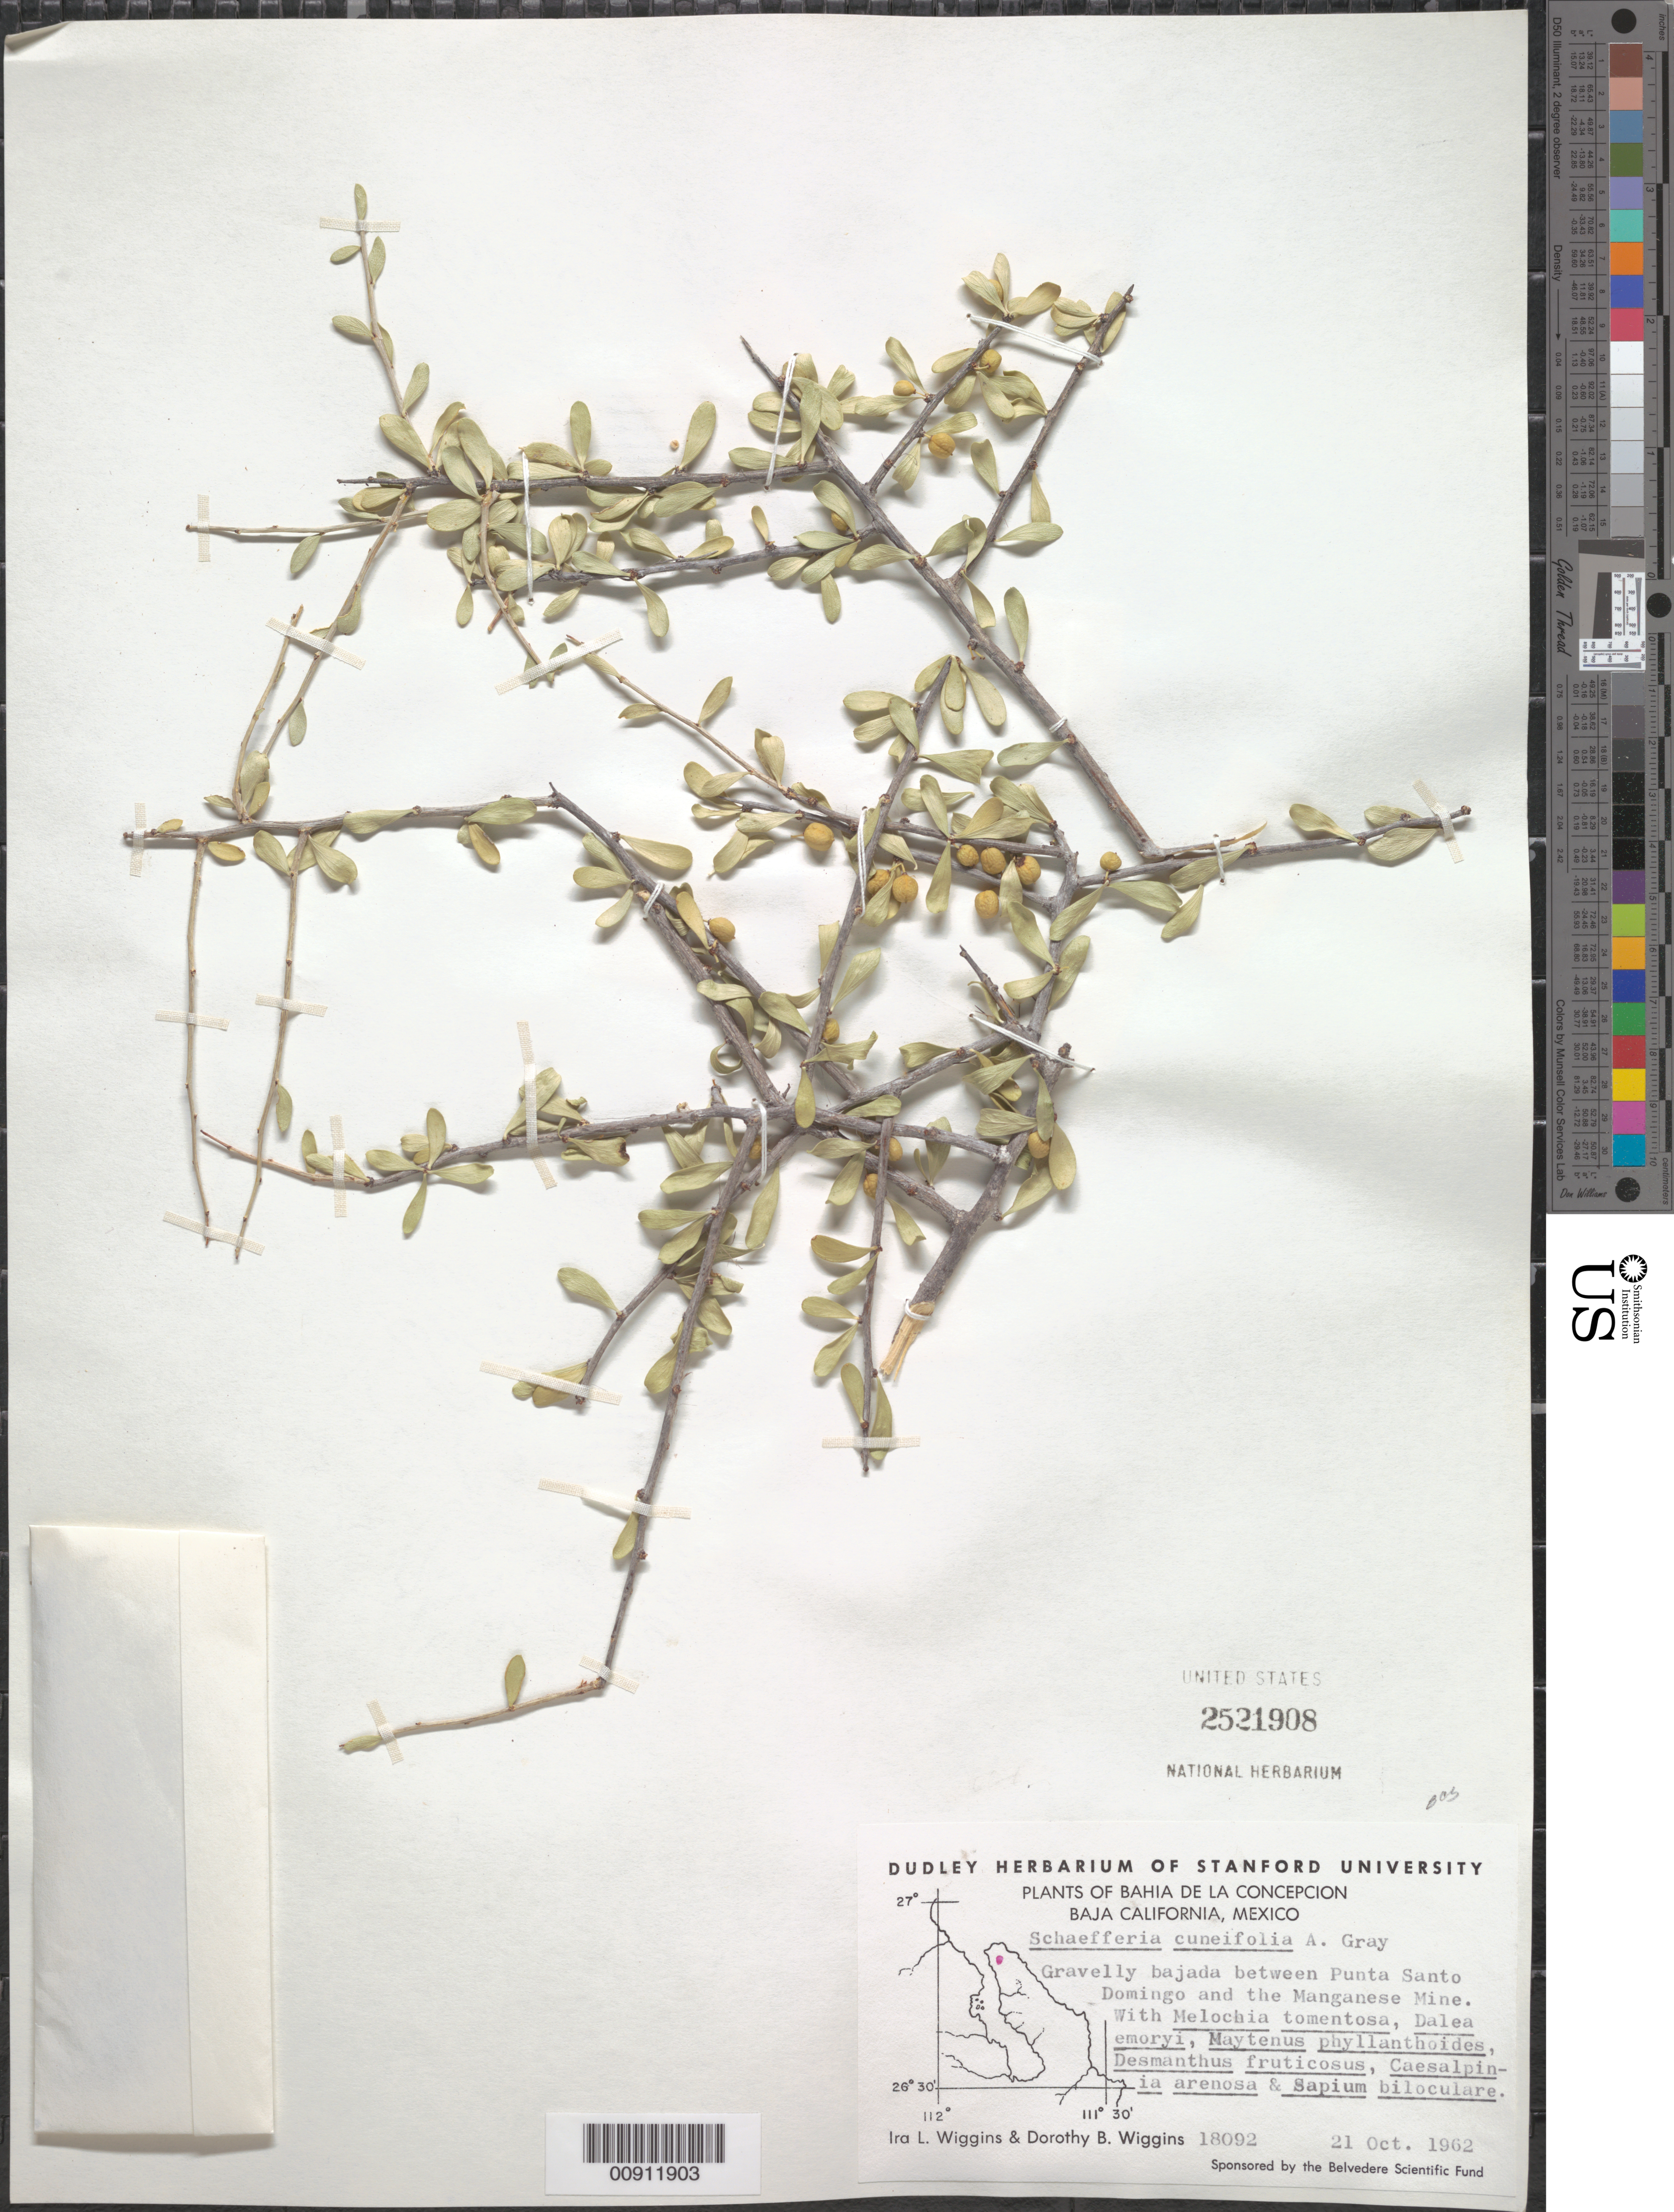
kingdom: Plantae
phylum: Tracheophyta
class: Magnoliopsida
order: Celastrales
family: Celastraceae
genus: Schaefferia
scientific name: Schaefferia cuneifolia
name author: A. Gray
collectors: I. L. Wiggins & D. B. Wiggins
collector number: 18092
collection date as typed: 21 Oct 1962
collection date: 1962-10-21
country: Mexico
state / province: Baja California Sur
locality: Gravelly bajada between Punta Santo Domingo and The Manganese Mine. Bahia de la Concepción, Baja California Sur.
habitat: W/ Melochia tomentosa, Dalea emoryi, Maytenus phyllanthoides, Desmanthus fruticosus, Caesalpinia arenosa & Sapium biloculare.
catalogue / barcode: US 2521908